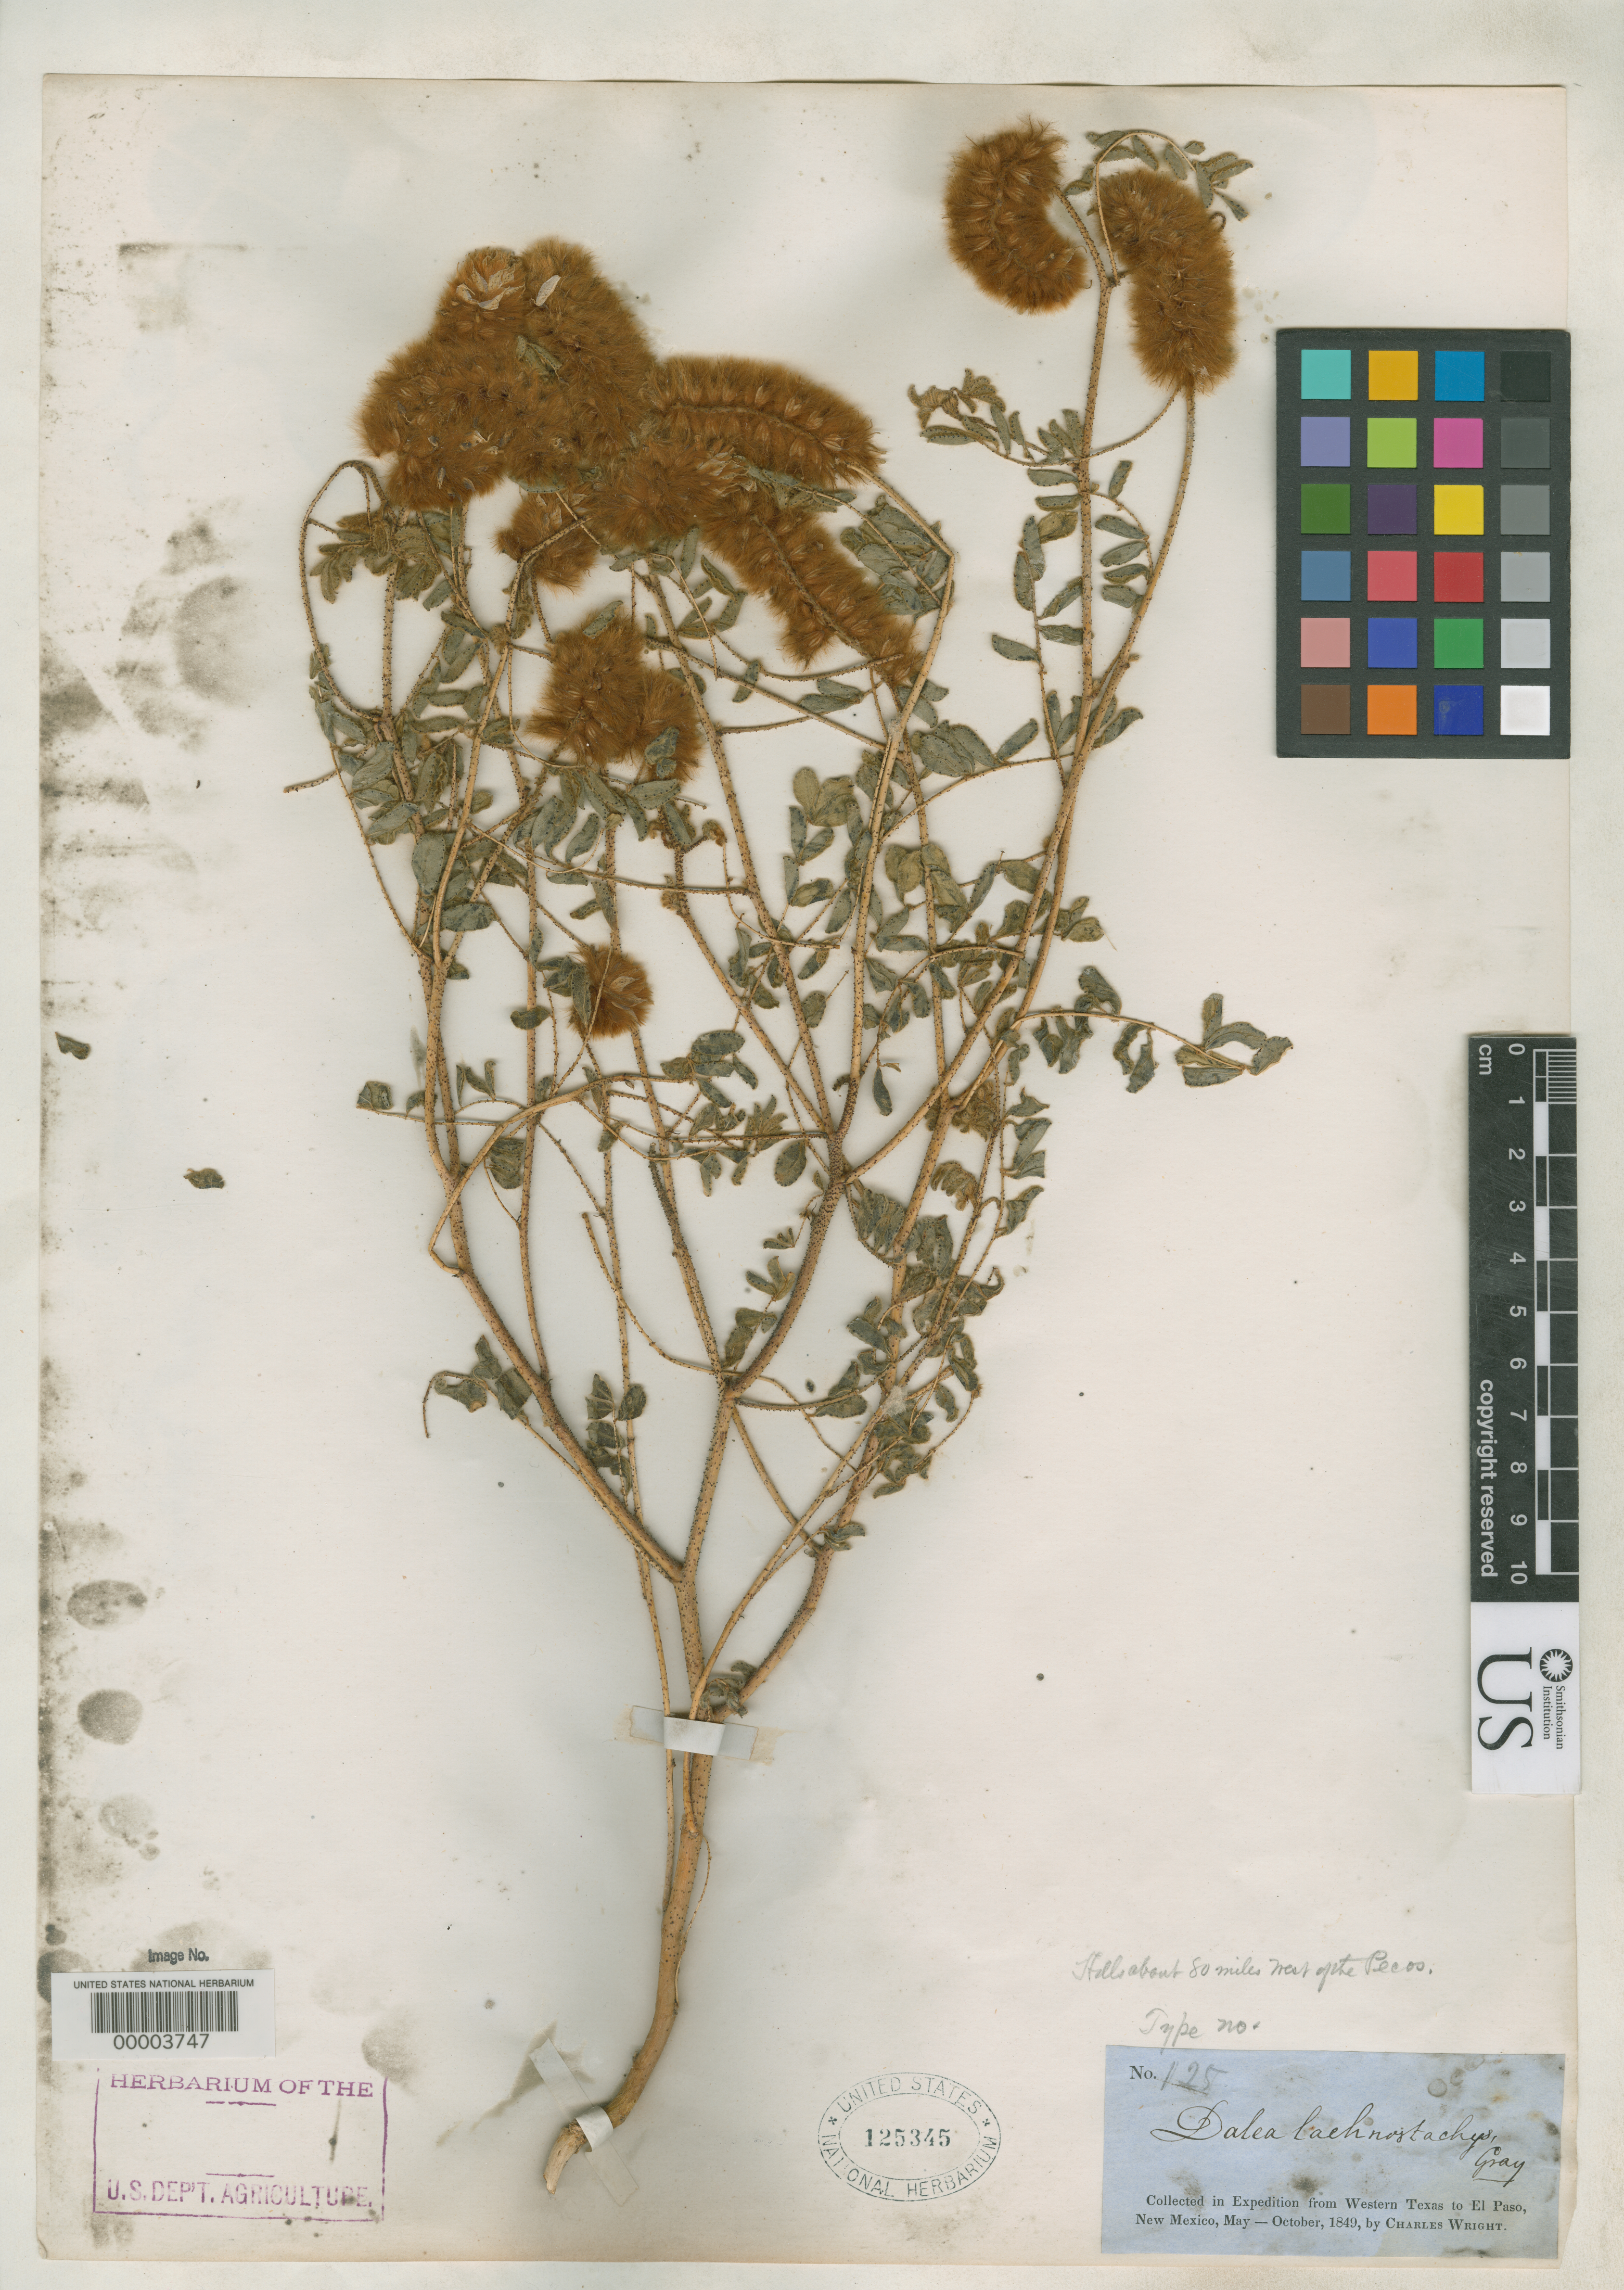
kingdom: Plantae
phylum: Tracheophyta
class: Magnoliopsida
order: Fabales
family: Fabaceae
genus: Dalea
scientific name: Dalea lachnostachys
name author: A. Gray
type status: Type Collection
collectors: C. Wright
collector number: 125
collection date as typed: Aug 1849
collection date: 1849-08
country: United States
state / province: Texas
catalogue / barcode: US 125345